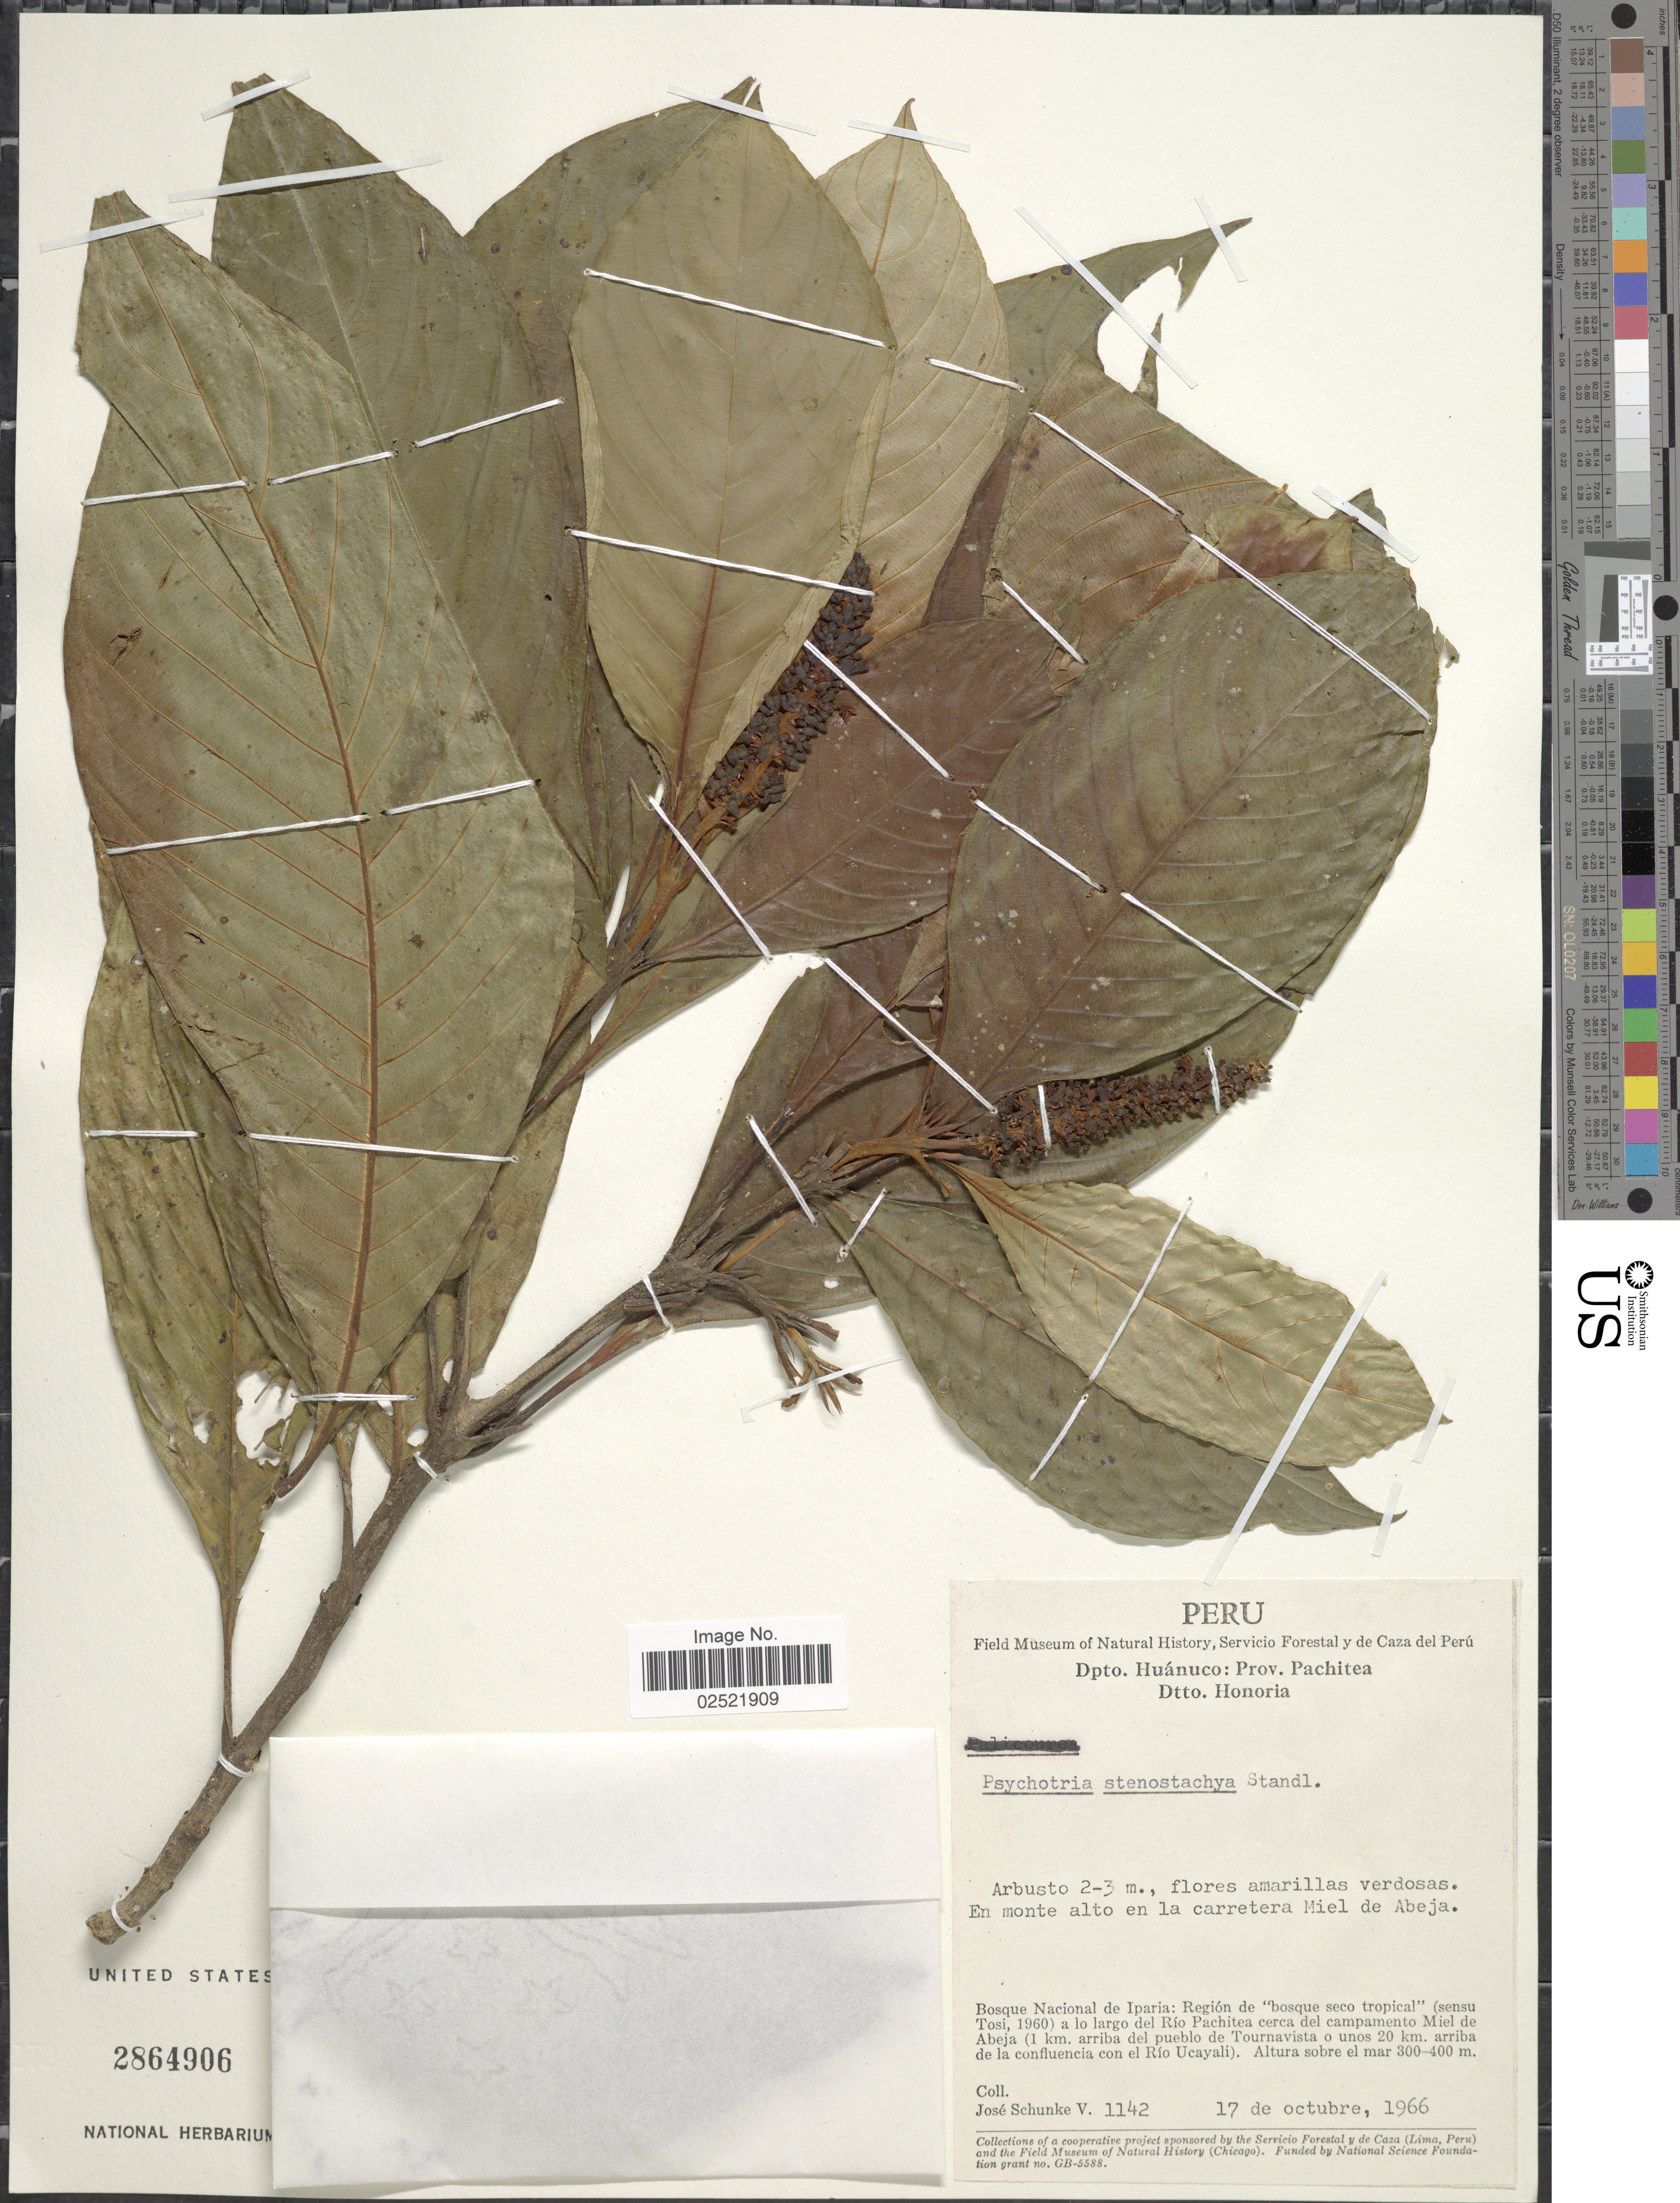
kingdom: Plantae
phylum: Tracheophyta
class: Magnoliopsida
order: Gentianales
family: Rubiaceae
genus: Psychotria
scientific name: Psychotria stenostachya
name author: Standl.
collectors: J. Schunke Vigo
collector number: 1142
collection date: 1966-10-17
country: Peru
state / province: Huánuco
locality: Prov. Pachitea, Dtto. Honoria, en la carretera Miel de Abeja, Bosque Nacional de Iparia, region de bosque seco tropical a lo largo del Rio Pachitea cerca del campamento Miel de Abeja (1 km arriba del pueblo de Tournavista o unos 20 km arriba de la confluencia con el Rio Ucayali)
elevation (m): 300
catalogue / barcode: US 2864906